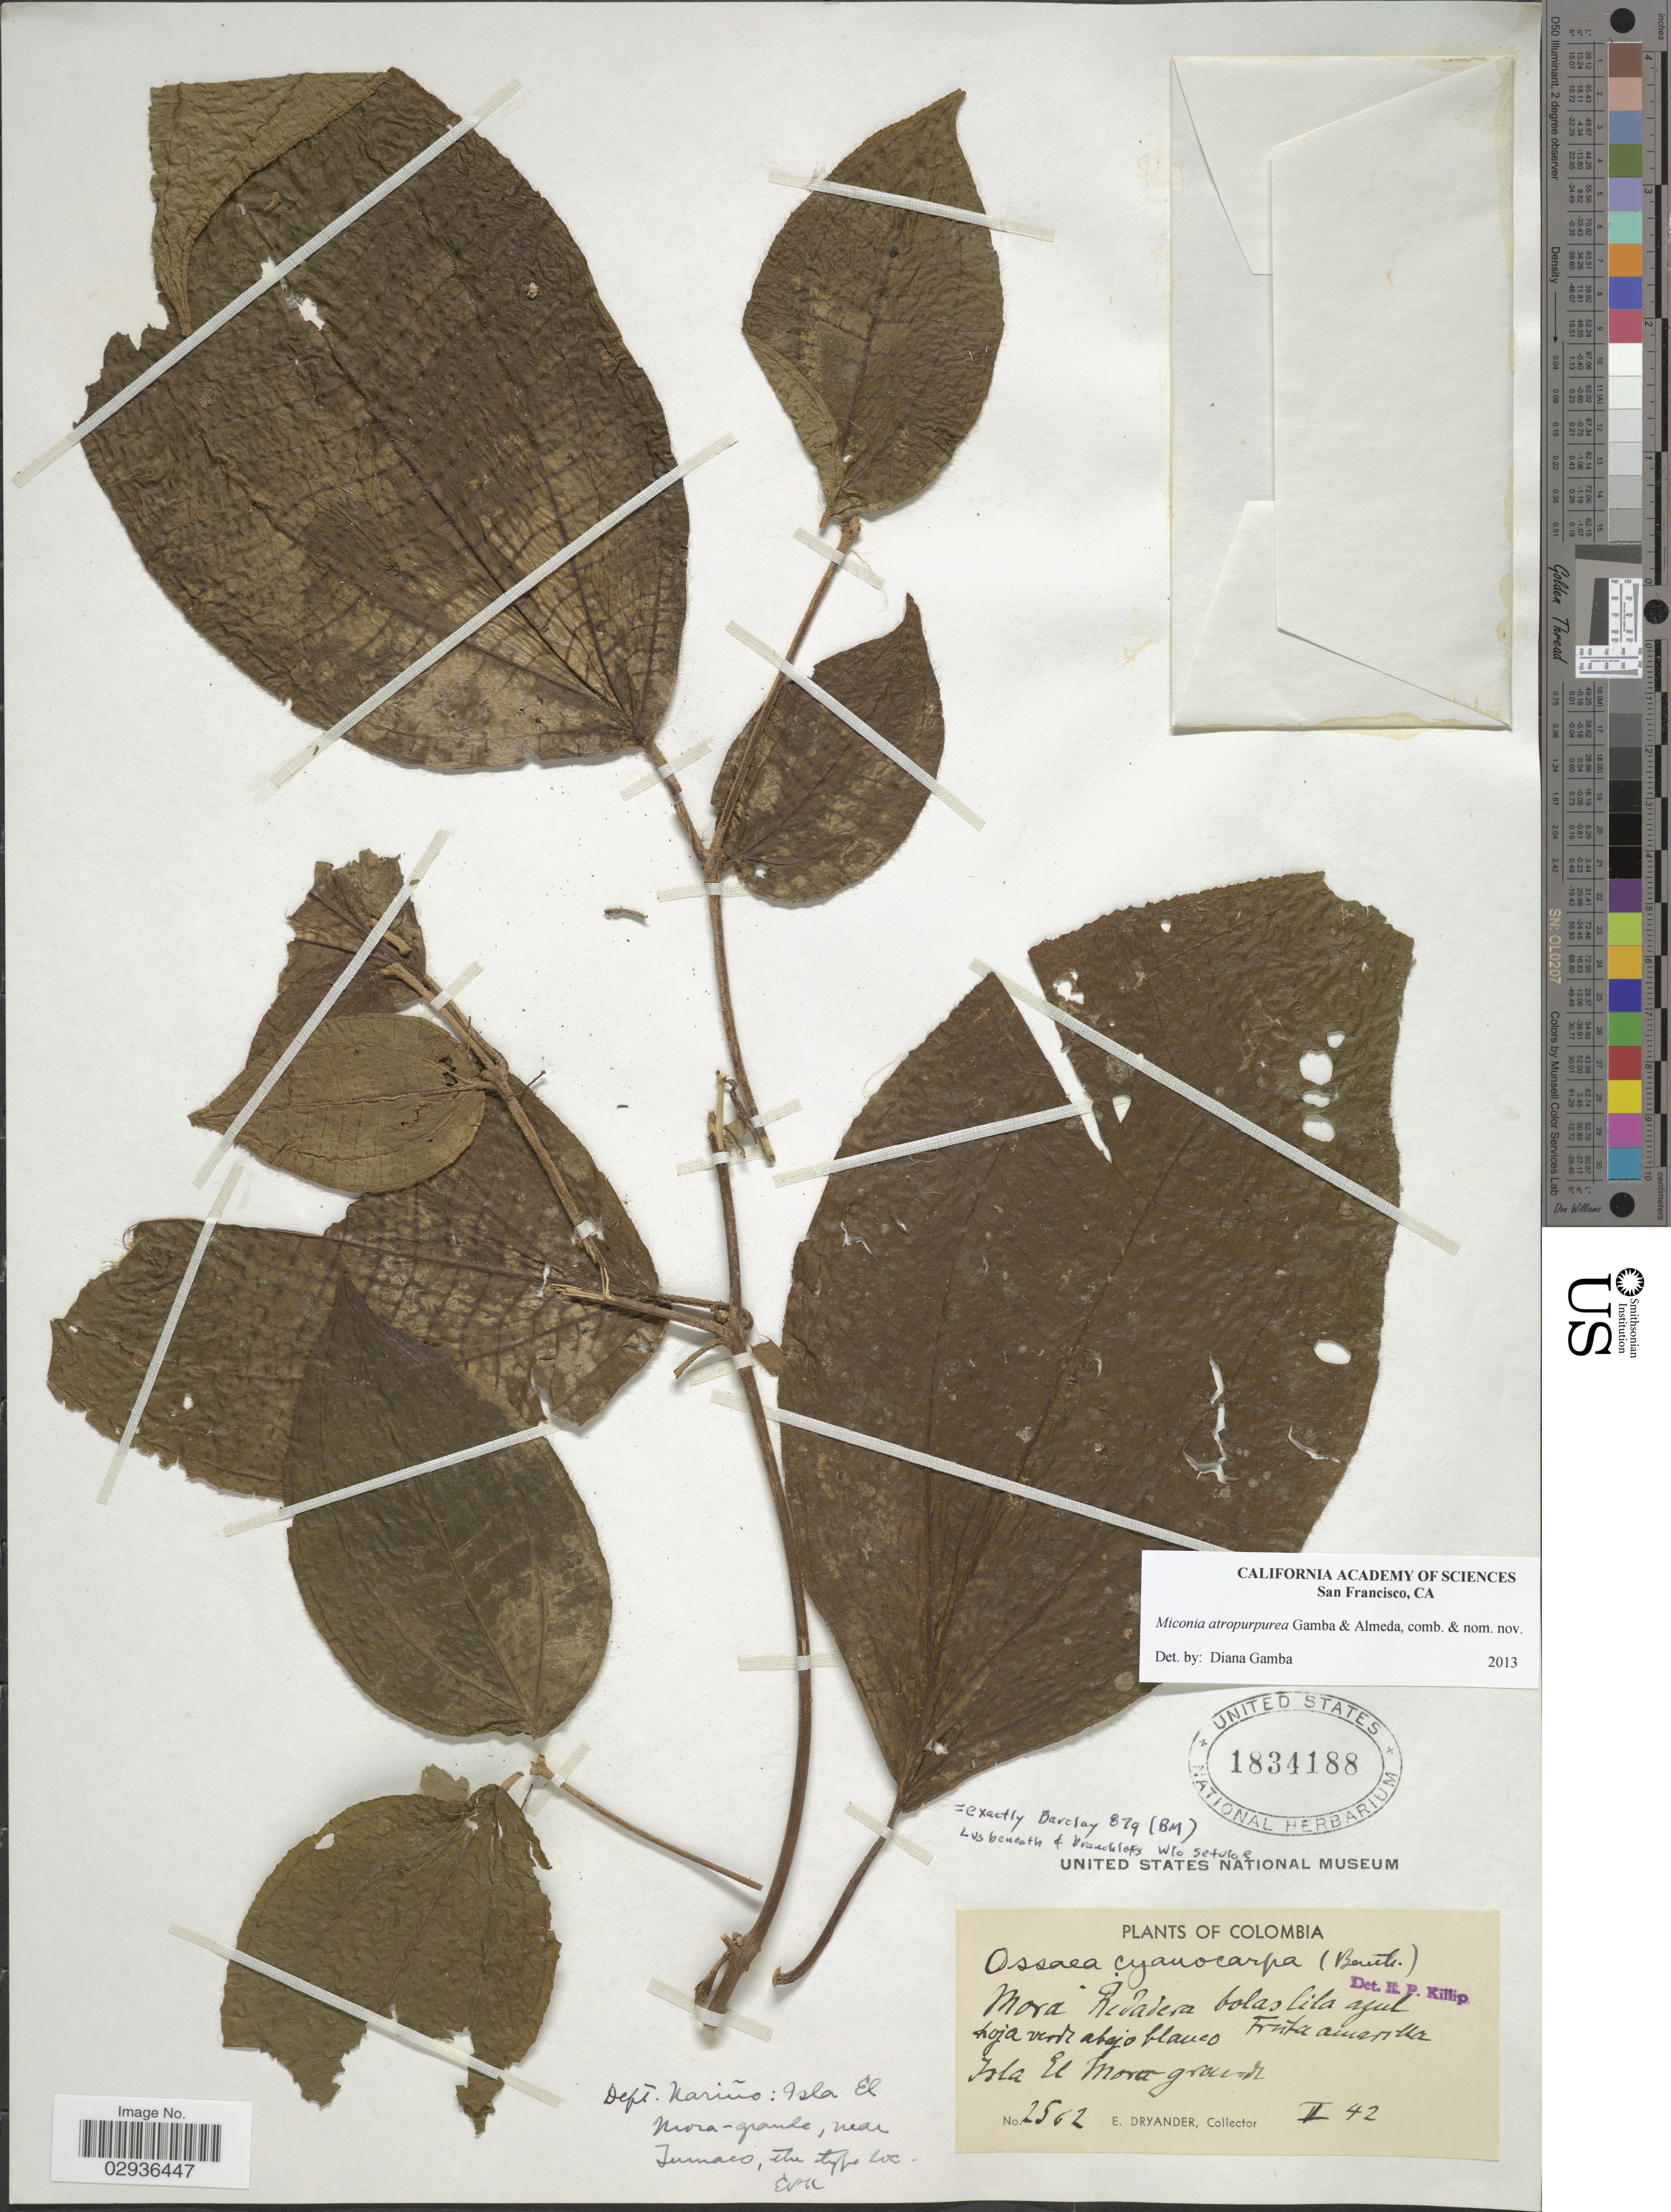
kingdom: Plantae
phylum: Tracheophyta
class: Magnoliopsida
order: Myrtales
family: Melastomataceae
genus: Miconia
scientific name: Miconia atropurpurea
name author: Gamba & Almeda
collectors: E. Dryander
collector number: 2562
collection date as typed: Transcribed d/m/y: /2/42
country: Colombia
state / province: Nariño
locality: Isla El Mora grounds. Dept. Nariño: Isla El Mora - grande, near Tumaco.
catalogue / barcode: US 1834188